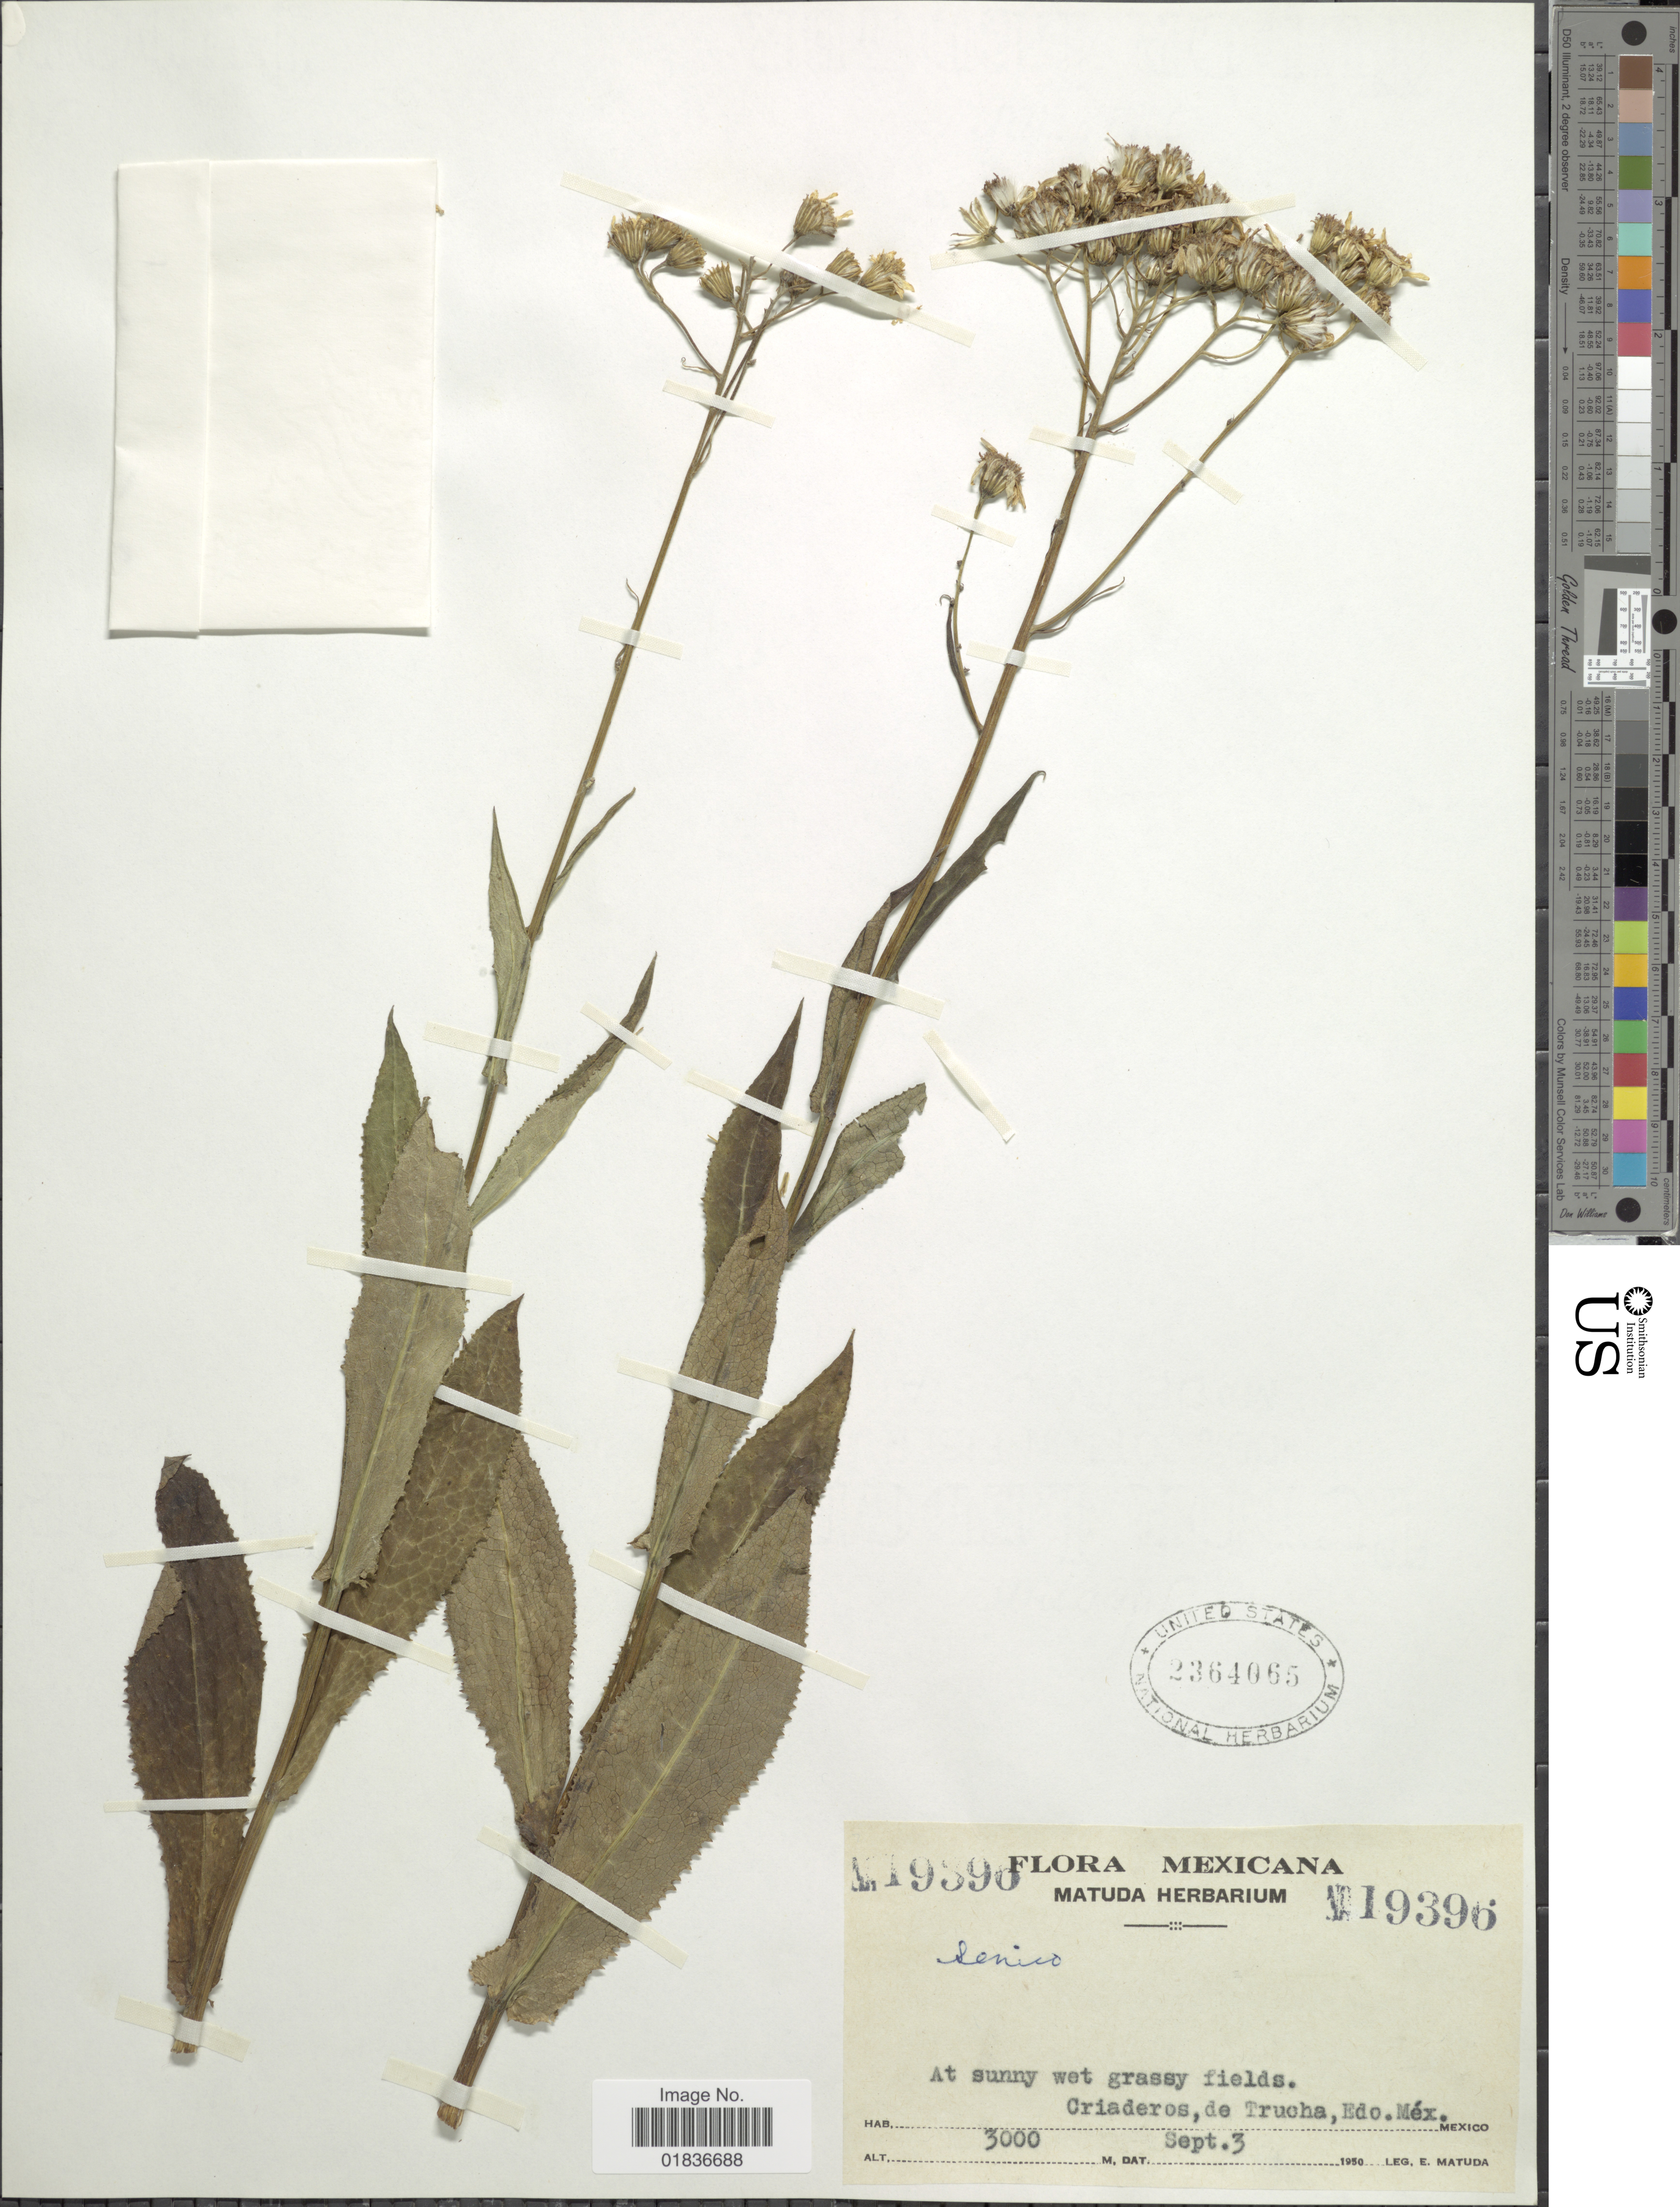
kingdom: Plantae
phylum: Tracheophyta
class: Magnoliopsida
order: Asterales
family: Asteraceae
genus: Senecio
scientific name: Senecio sp.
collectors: E. Matuda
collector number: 19396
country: Mexico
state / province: México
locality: Criaderos, de Trucha, Edo. mex.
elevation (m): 3000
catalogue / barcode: US 2364065